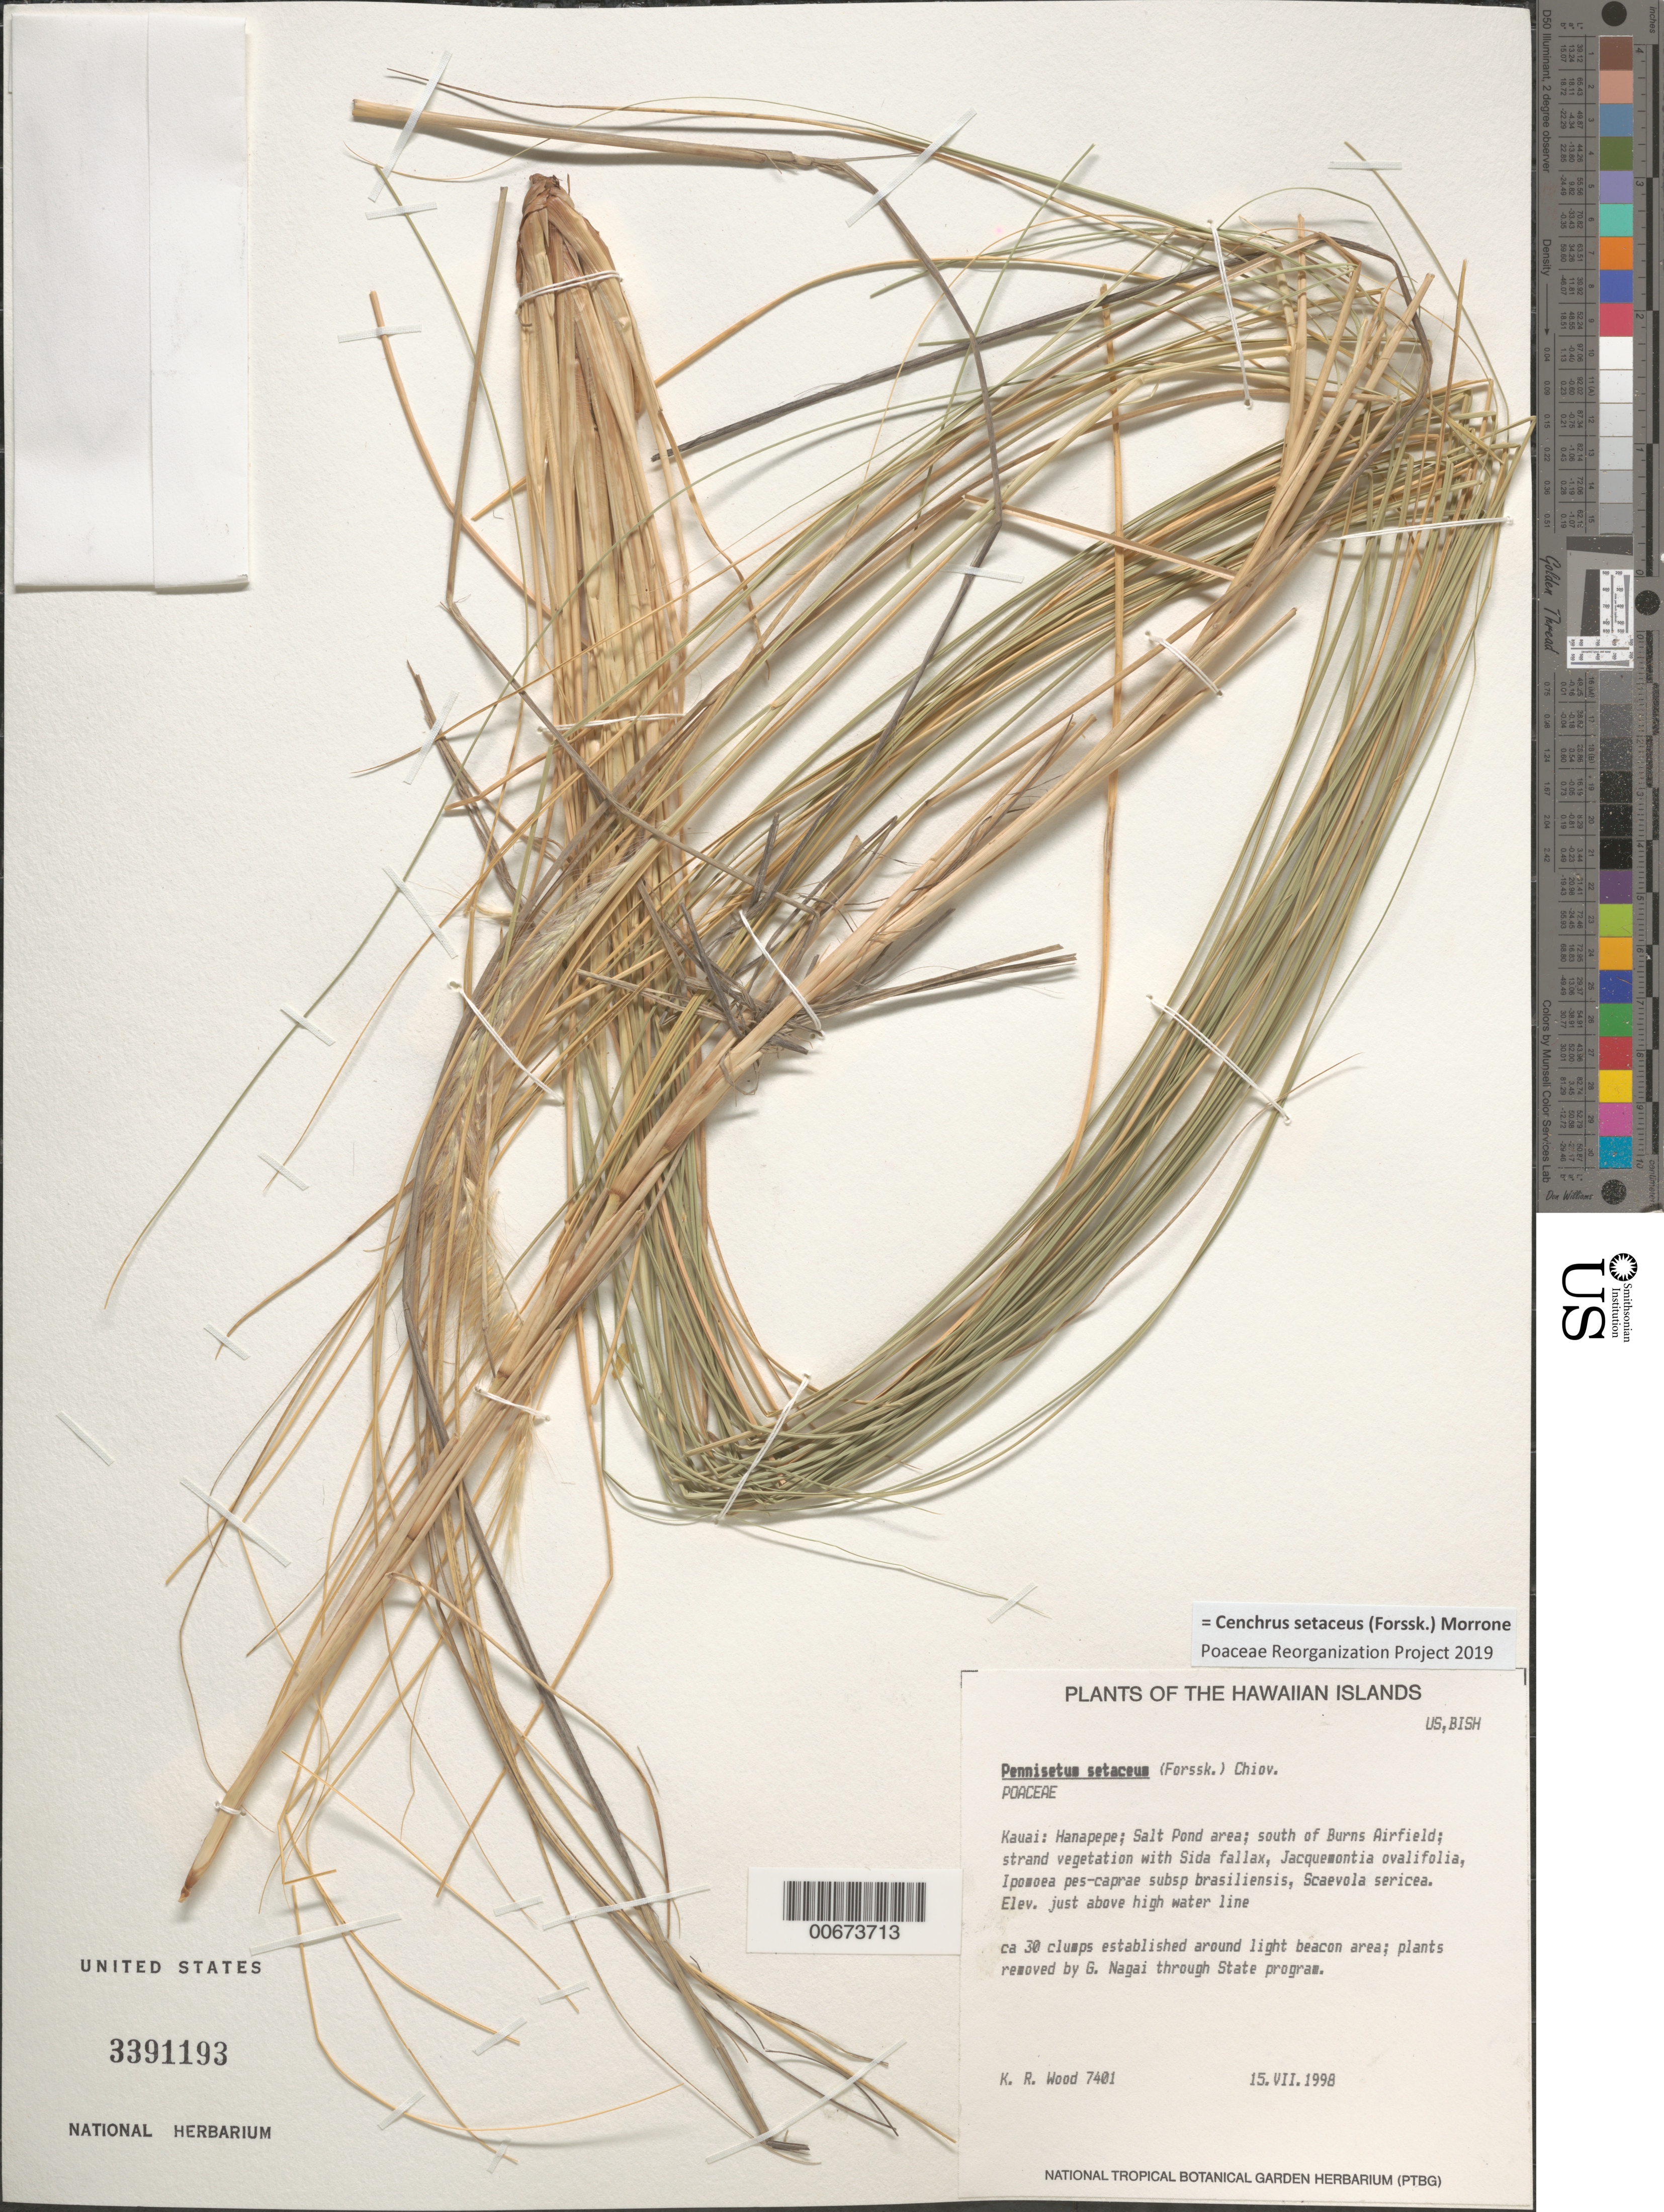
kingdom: Plantae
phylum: Tracheophyta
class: Liliopsida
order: Poales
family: Poaceae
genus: Cenchrus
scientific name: Cenchrus setaceus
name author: (Forssk.) Morrone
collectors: K. R. Wood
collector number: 7401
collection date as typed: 15 Jul 1998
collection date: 1998-07-15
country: United States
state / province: Hawaii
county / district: Kauai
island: Kaua'i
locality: Hanapepe; Salt Pond area, south of Burns Airfield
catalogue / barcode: US 3391193